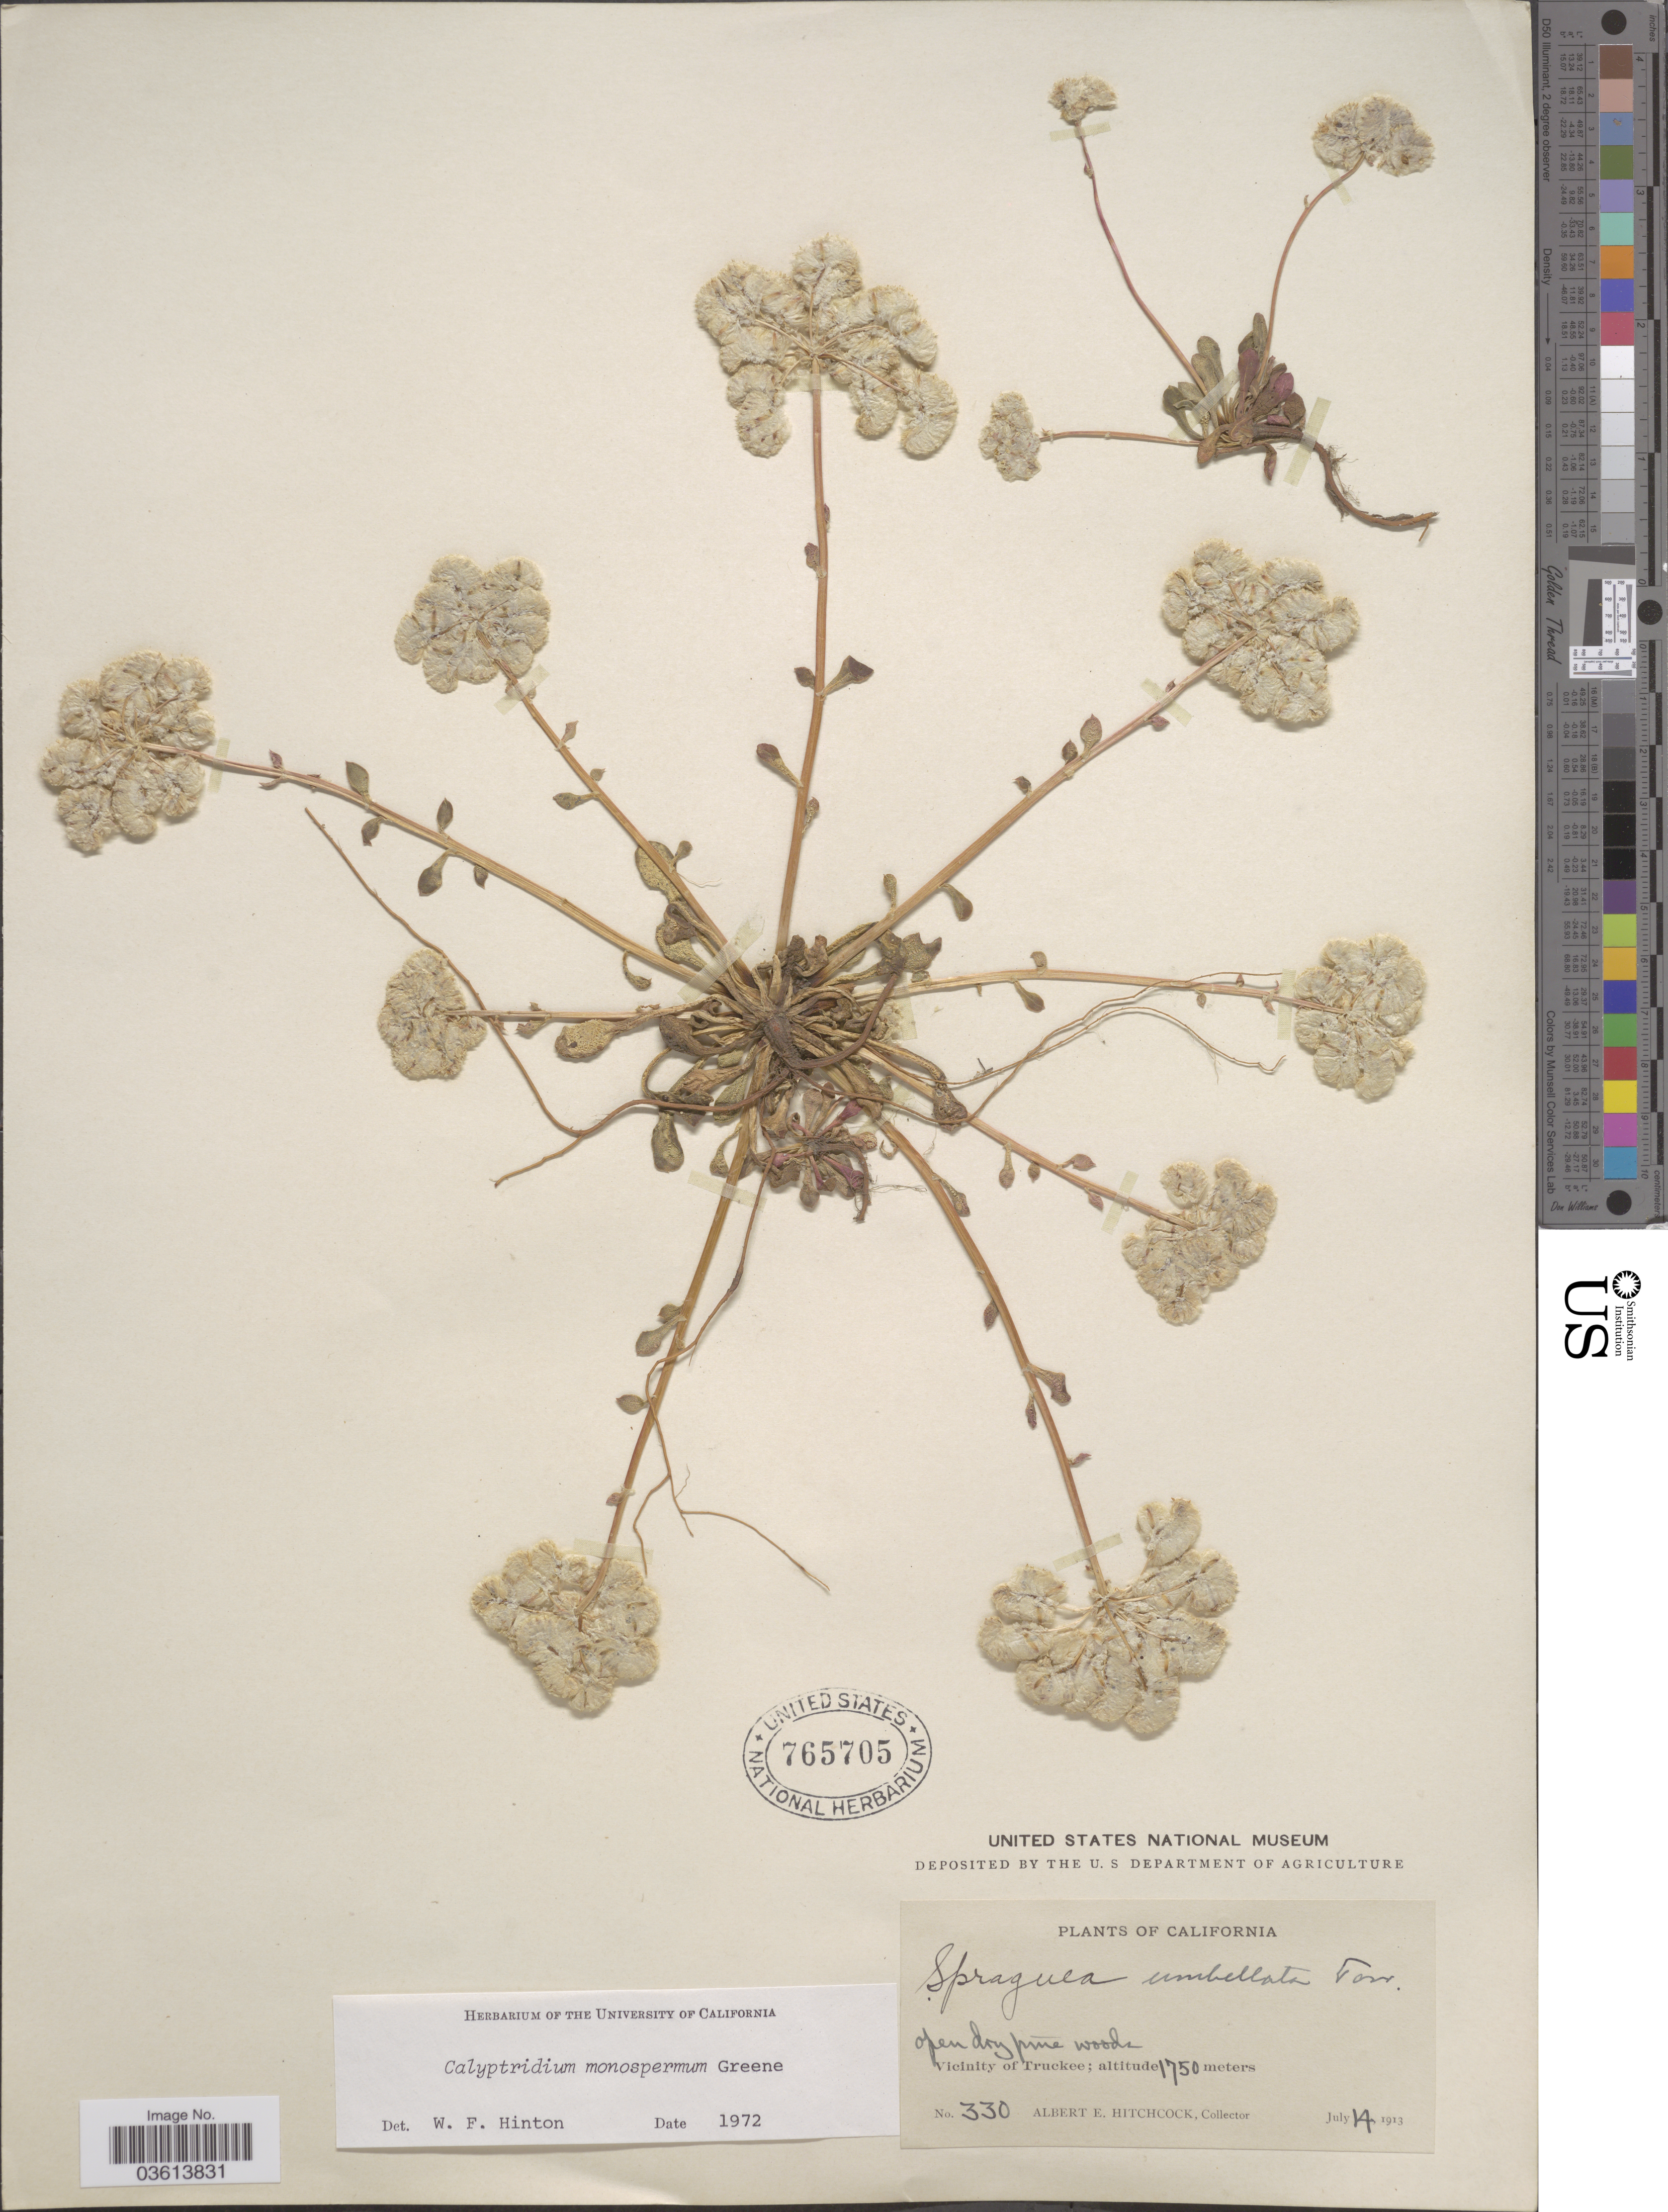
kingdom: Plantae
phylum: Tracheophyta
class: Magnoliopsida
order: Caryophyllales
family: Montiaceae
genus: Calyptridium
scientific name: Calyptridium monospermum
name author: Greene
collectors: A. Hitchcock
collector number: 330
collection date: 1913-07-14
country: United States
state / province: California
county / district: Nevada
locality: Vicinity of Truckee.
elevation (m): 1750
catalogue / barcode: US 765705